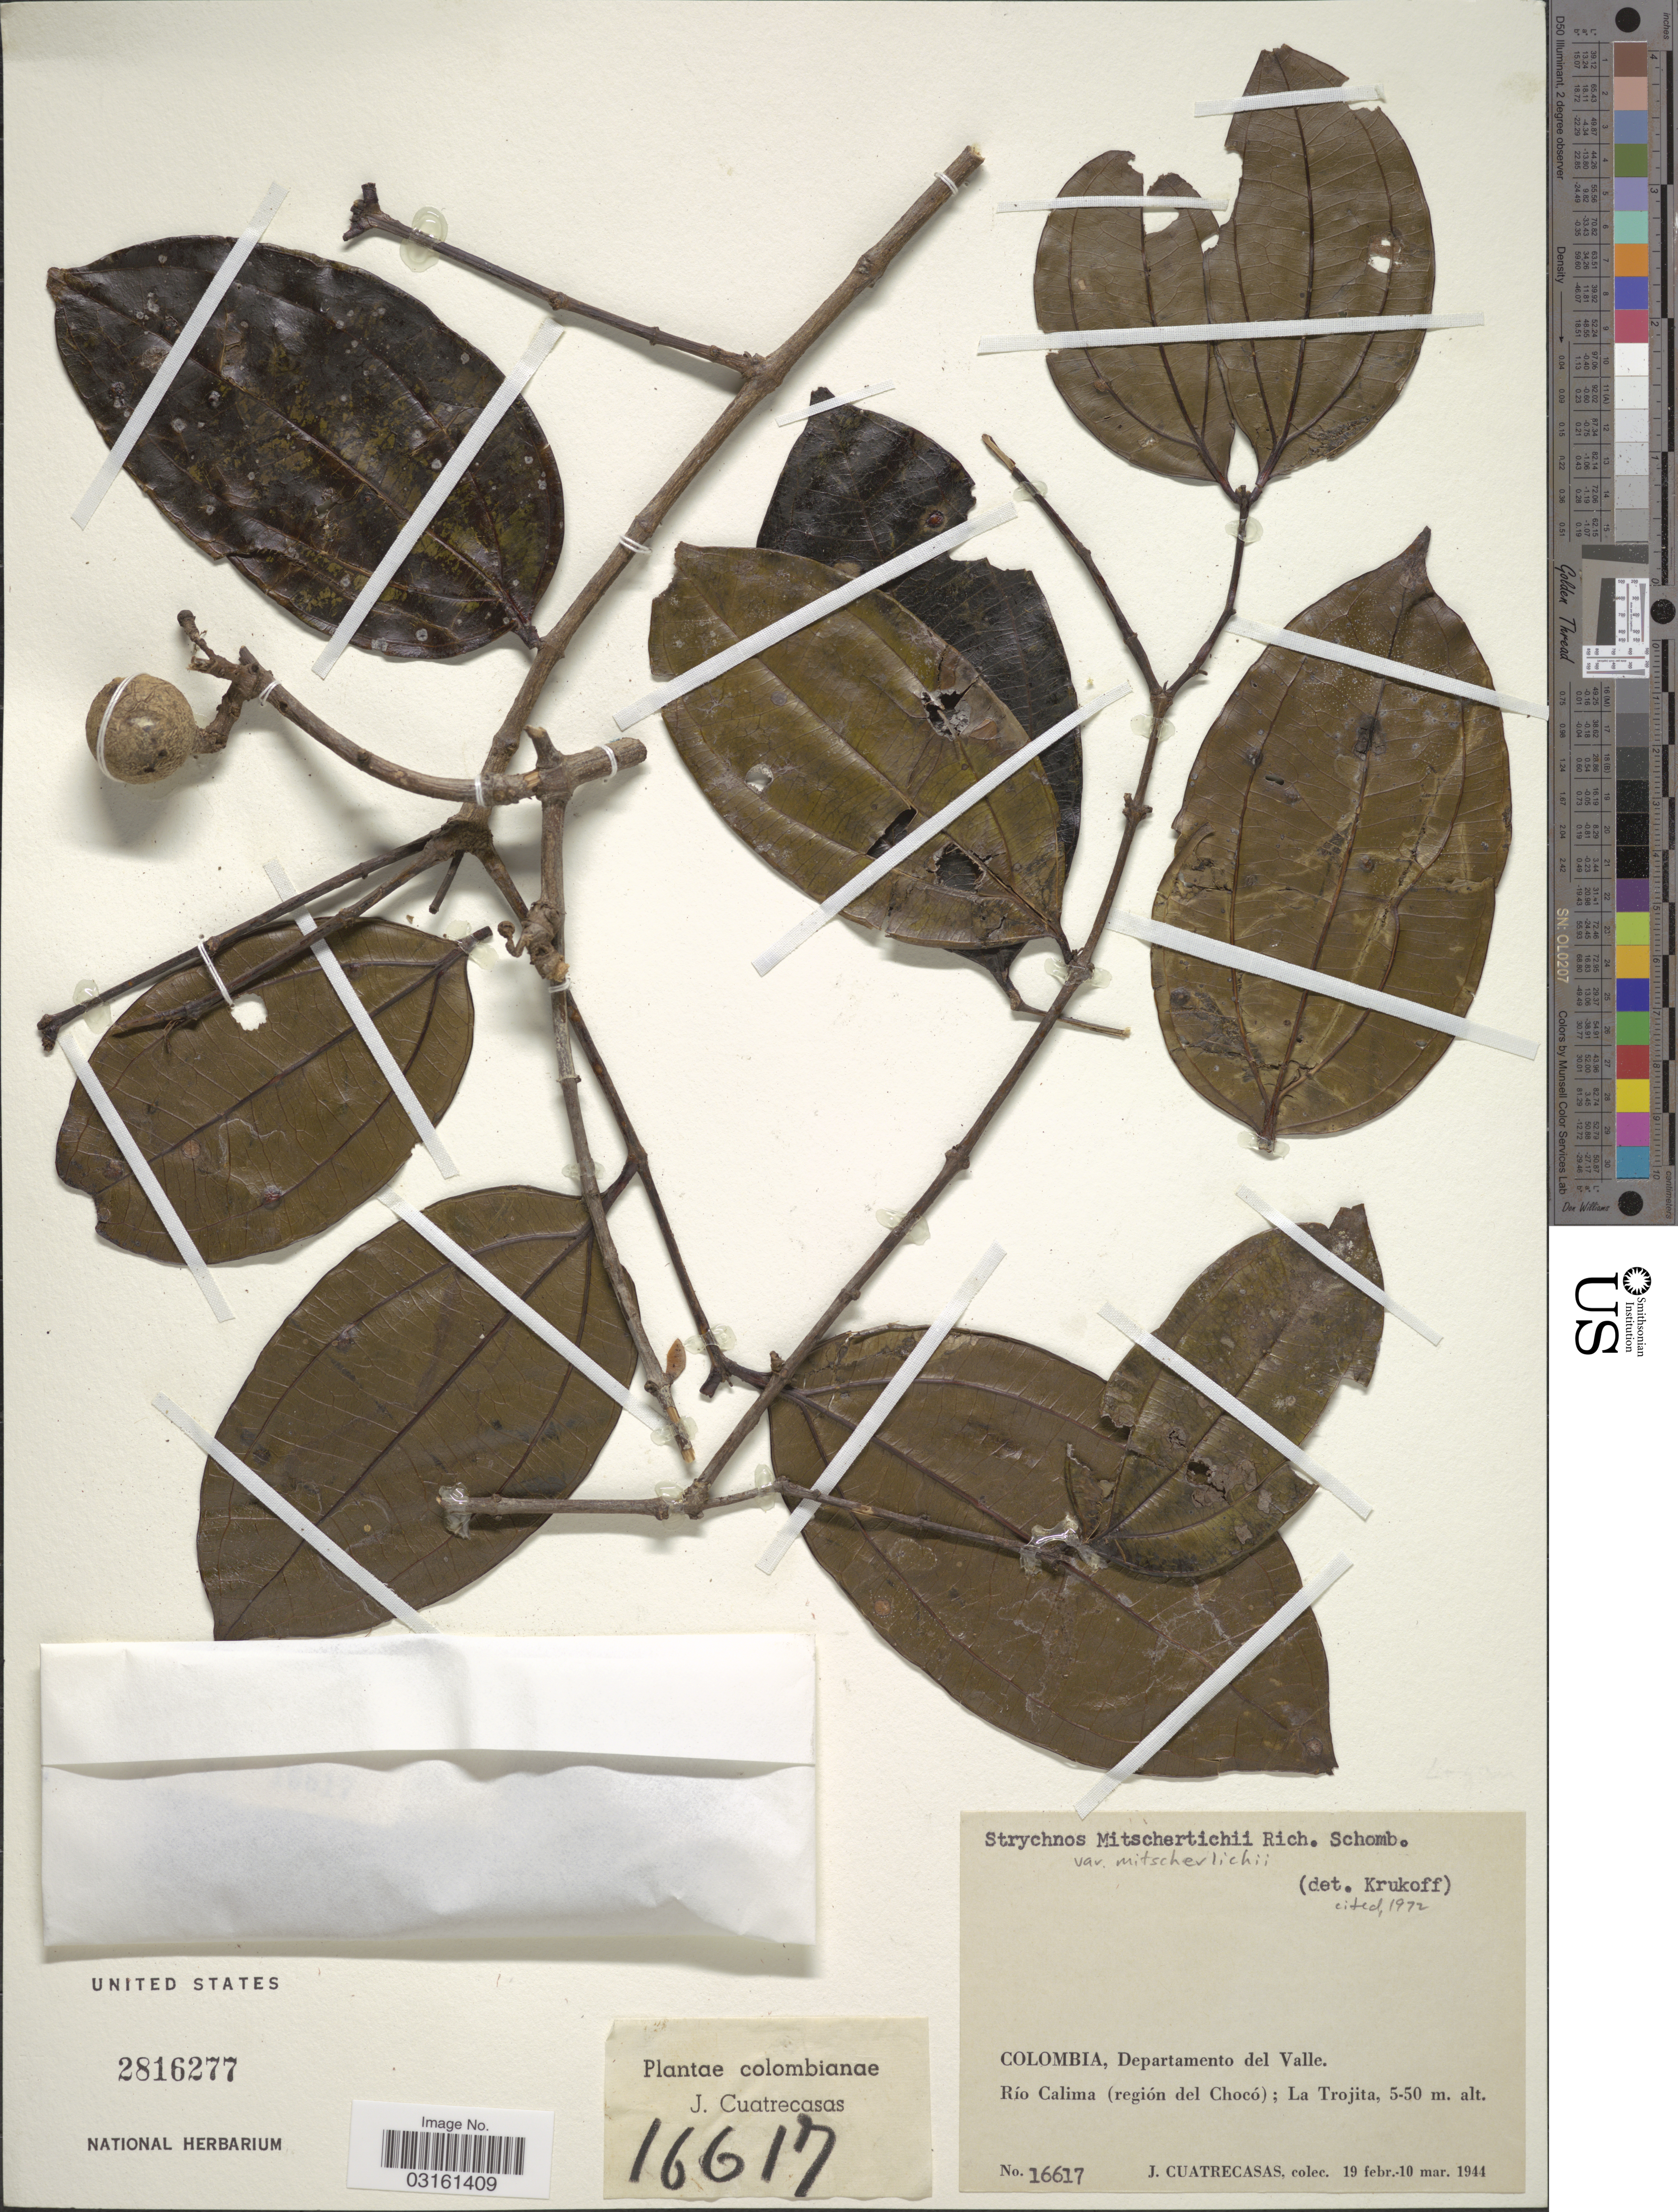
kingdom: Plantae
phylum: Tracheophyta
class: Magnoliopsida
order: Gentianales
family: Loganiaceae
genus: Strychnos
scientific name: Strychnos mitscherlichii var. mitscherlichii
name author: M.R. Schomb.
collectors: J. Cuatrecasas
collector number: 16617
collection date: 1944-02-19/1944-03-10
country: Colombia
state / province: Valle del Cauca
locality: Departamento del Valle, Río Calima (región del Chocó); La Trojita.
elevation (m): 5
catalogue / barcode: US 2816277